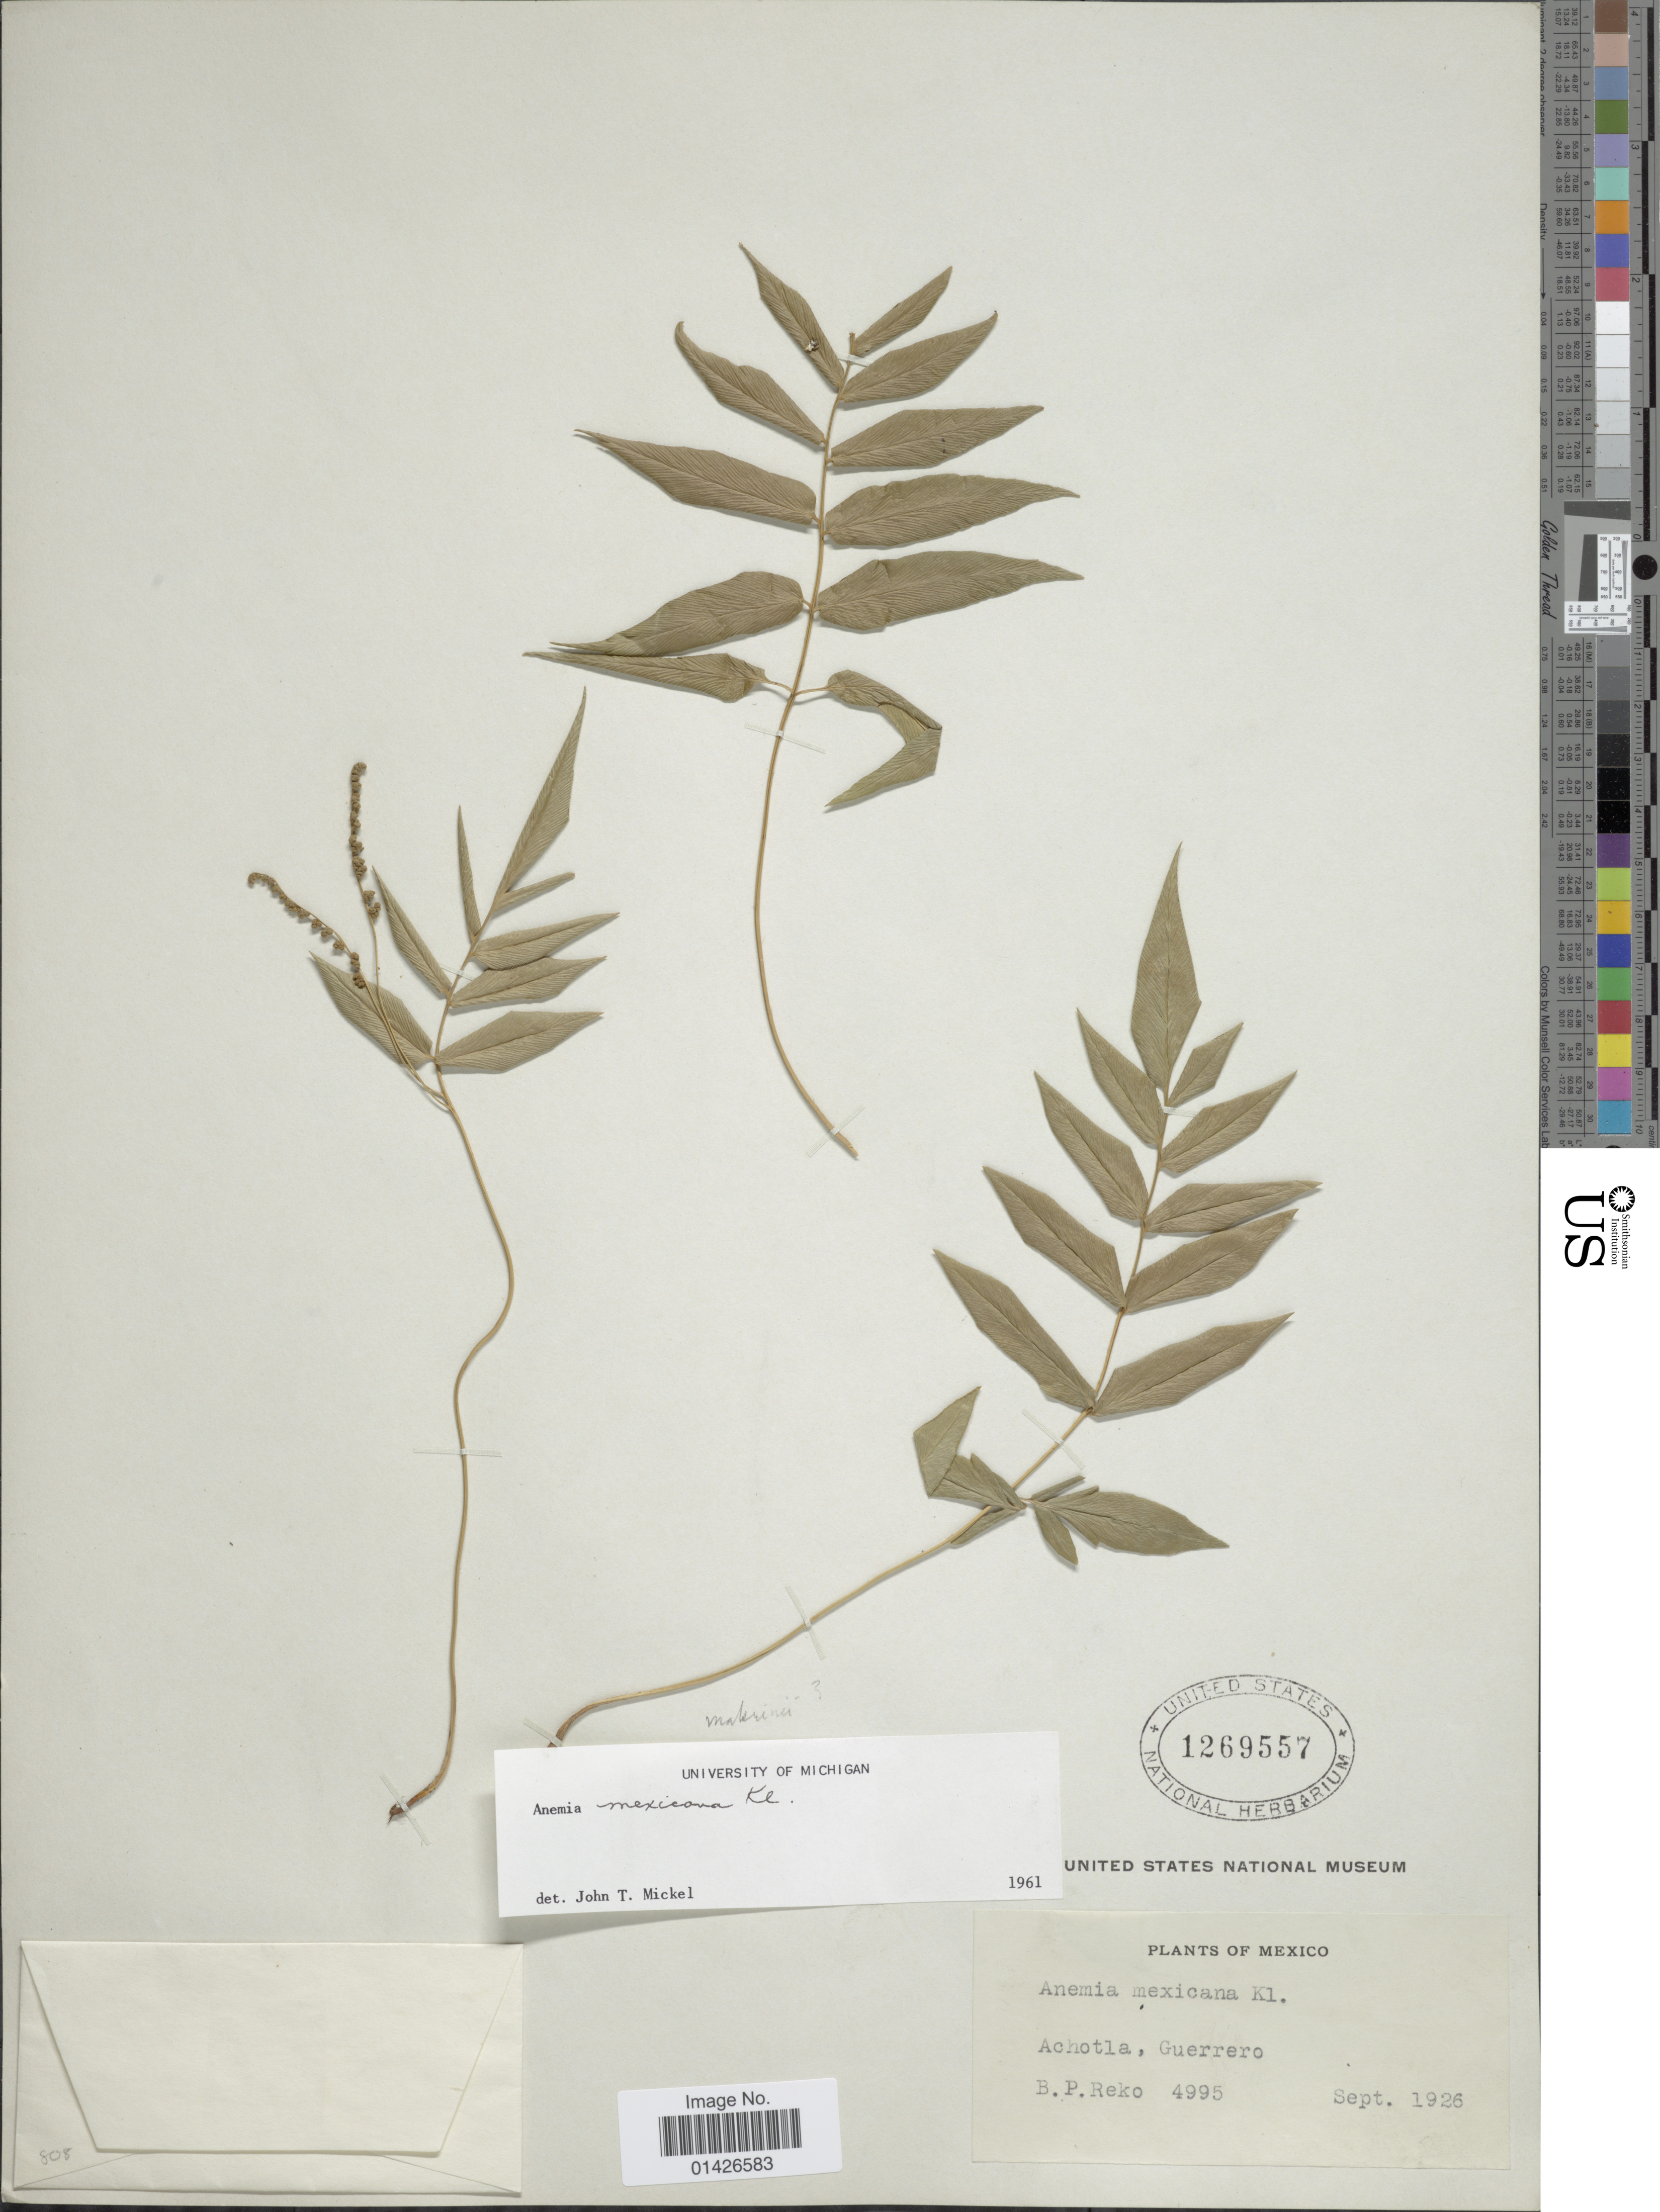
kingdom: Plantae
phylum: Tracheophyta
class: Polypodiopsida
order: Schizaeales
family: Anemiaceae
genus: Anemia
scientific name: Anemia mexicana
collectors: B. P. Reko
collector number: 4995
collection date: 1926-09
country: Mexico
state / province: Guerrero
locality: Achotla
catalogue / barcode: US 1269557